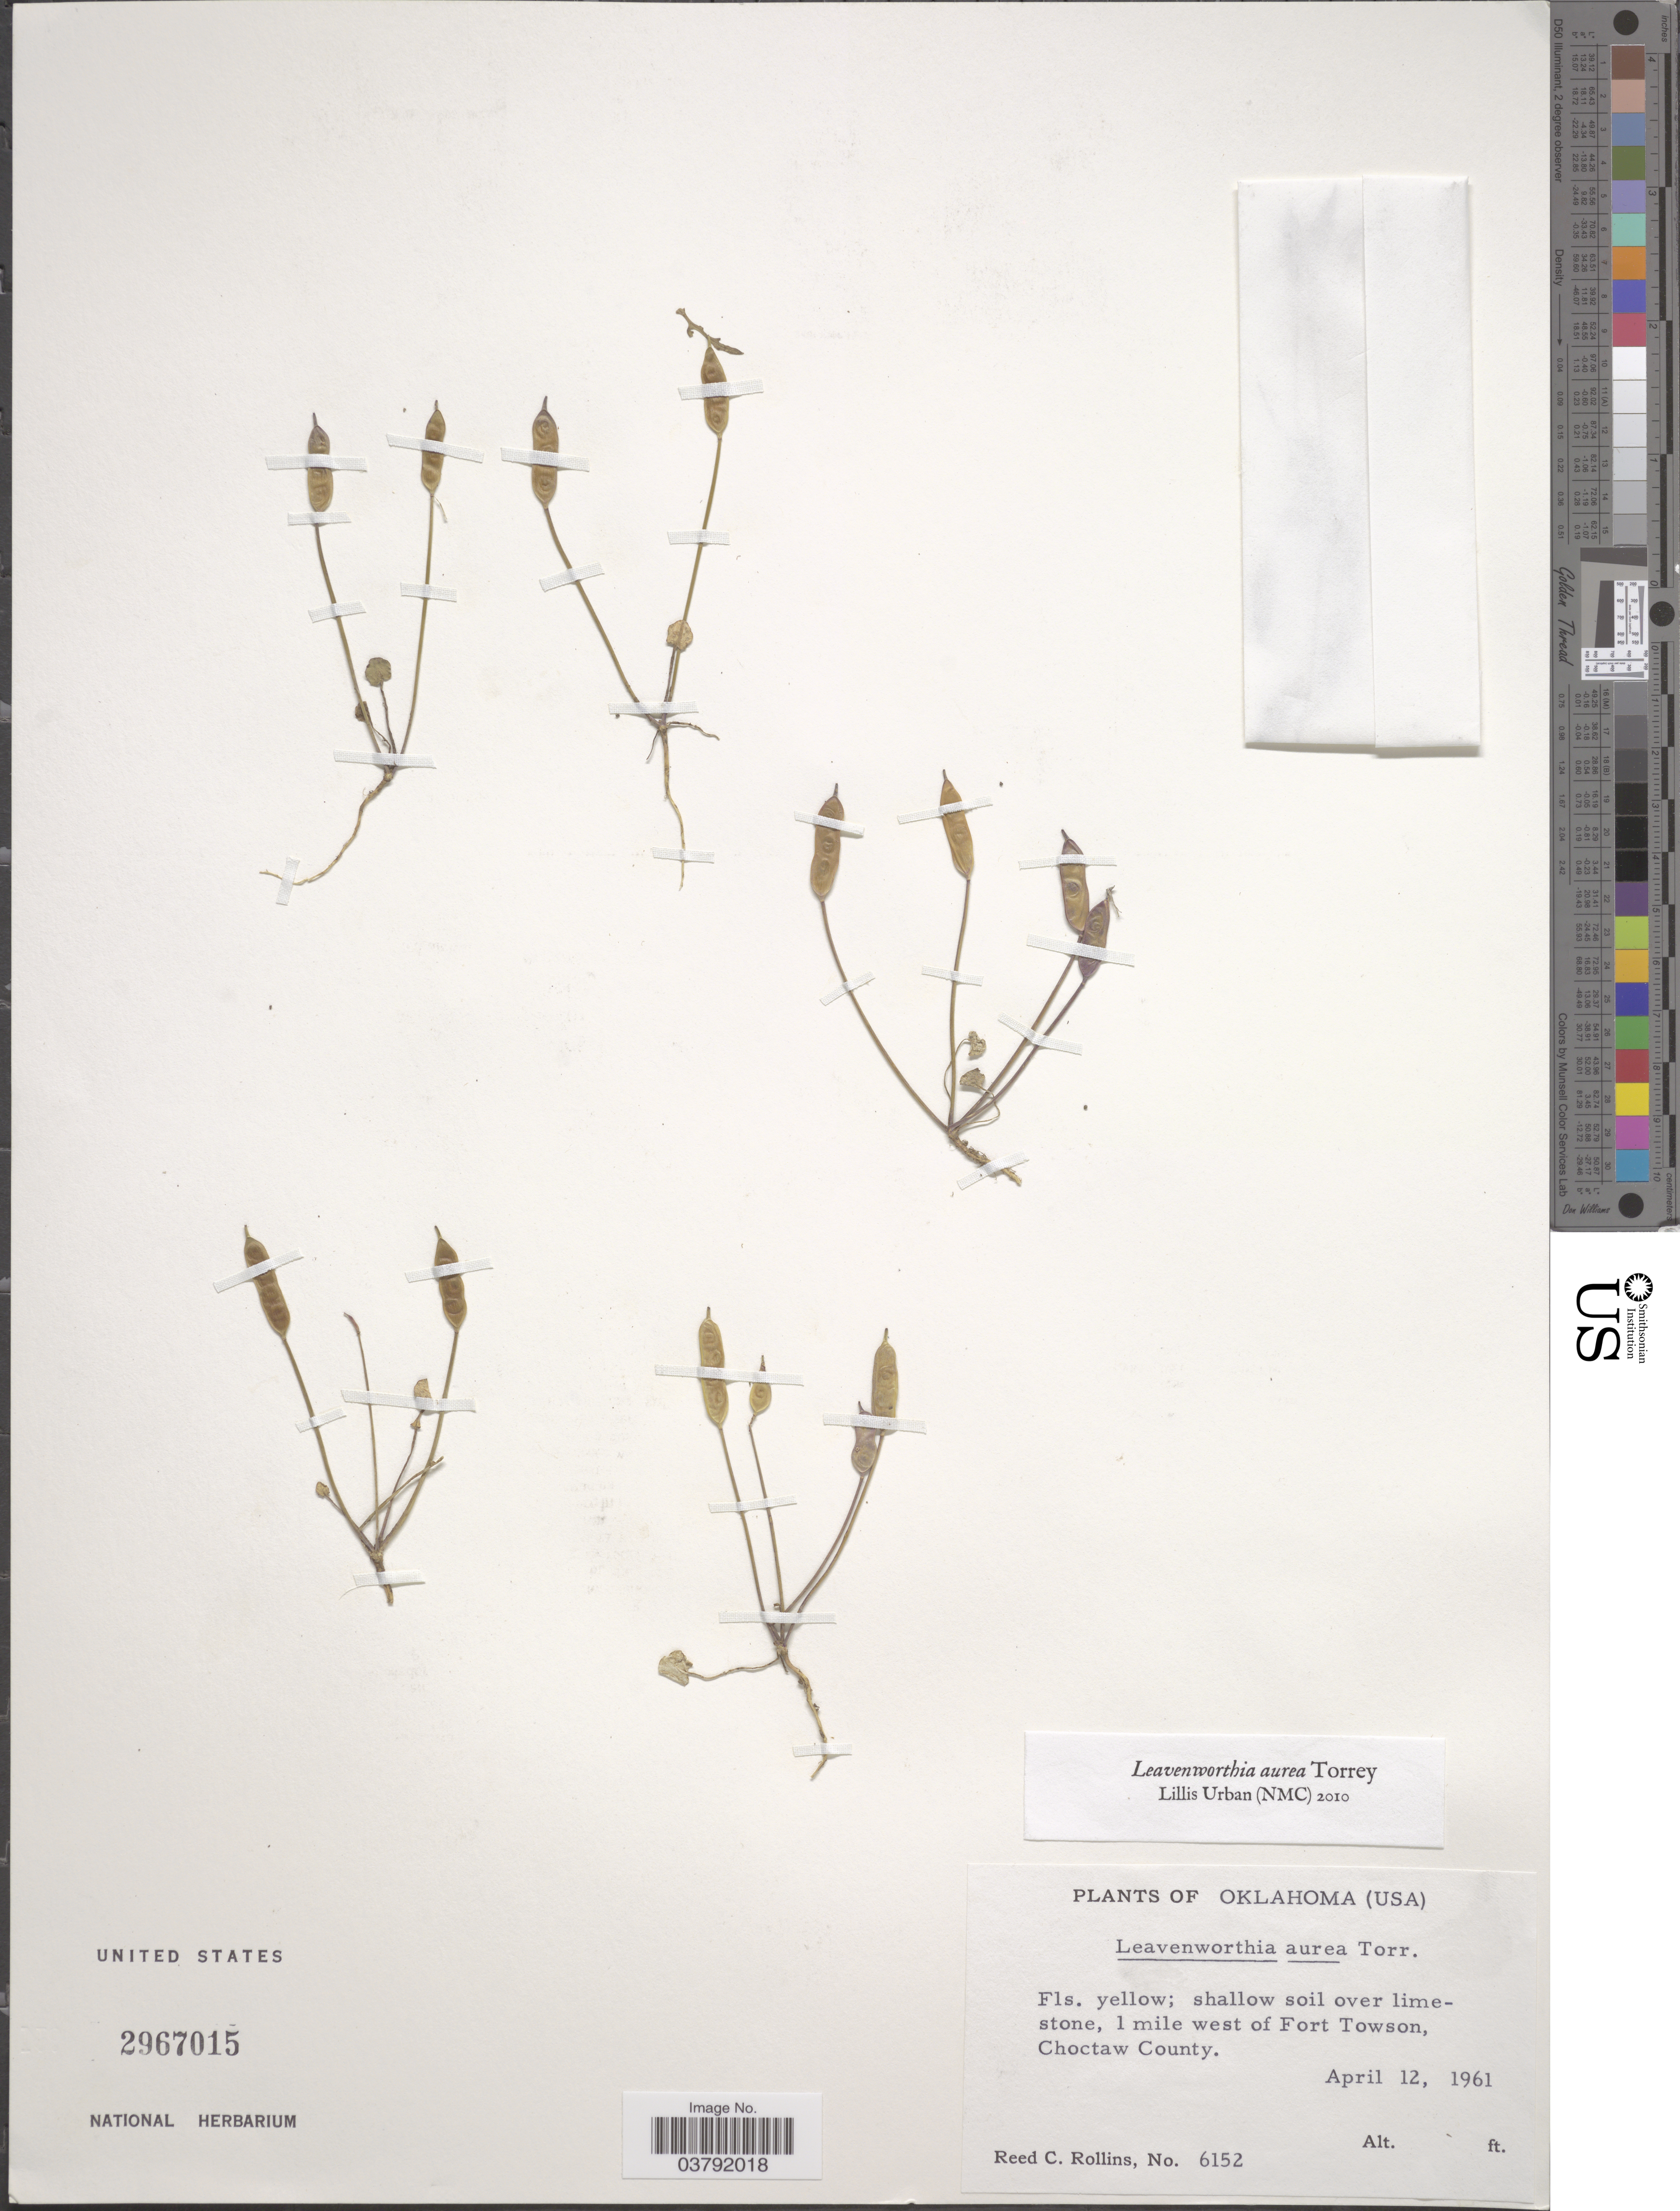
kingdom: Plantae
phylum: Tracheophyta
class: Magnoliopsida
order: Brassicales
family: Brassicaceae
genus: Leavenworthia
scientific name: Leavenworthia aurea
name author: Torr.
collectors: R. C. Rollins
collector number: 6152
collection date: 1961-04-12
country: United States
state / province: Oklahoma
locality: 1 mile west of Fort Towson, Choctaw County.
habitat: shallow soil over limestone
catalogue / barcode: US 2967015